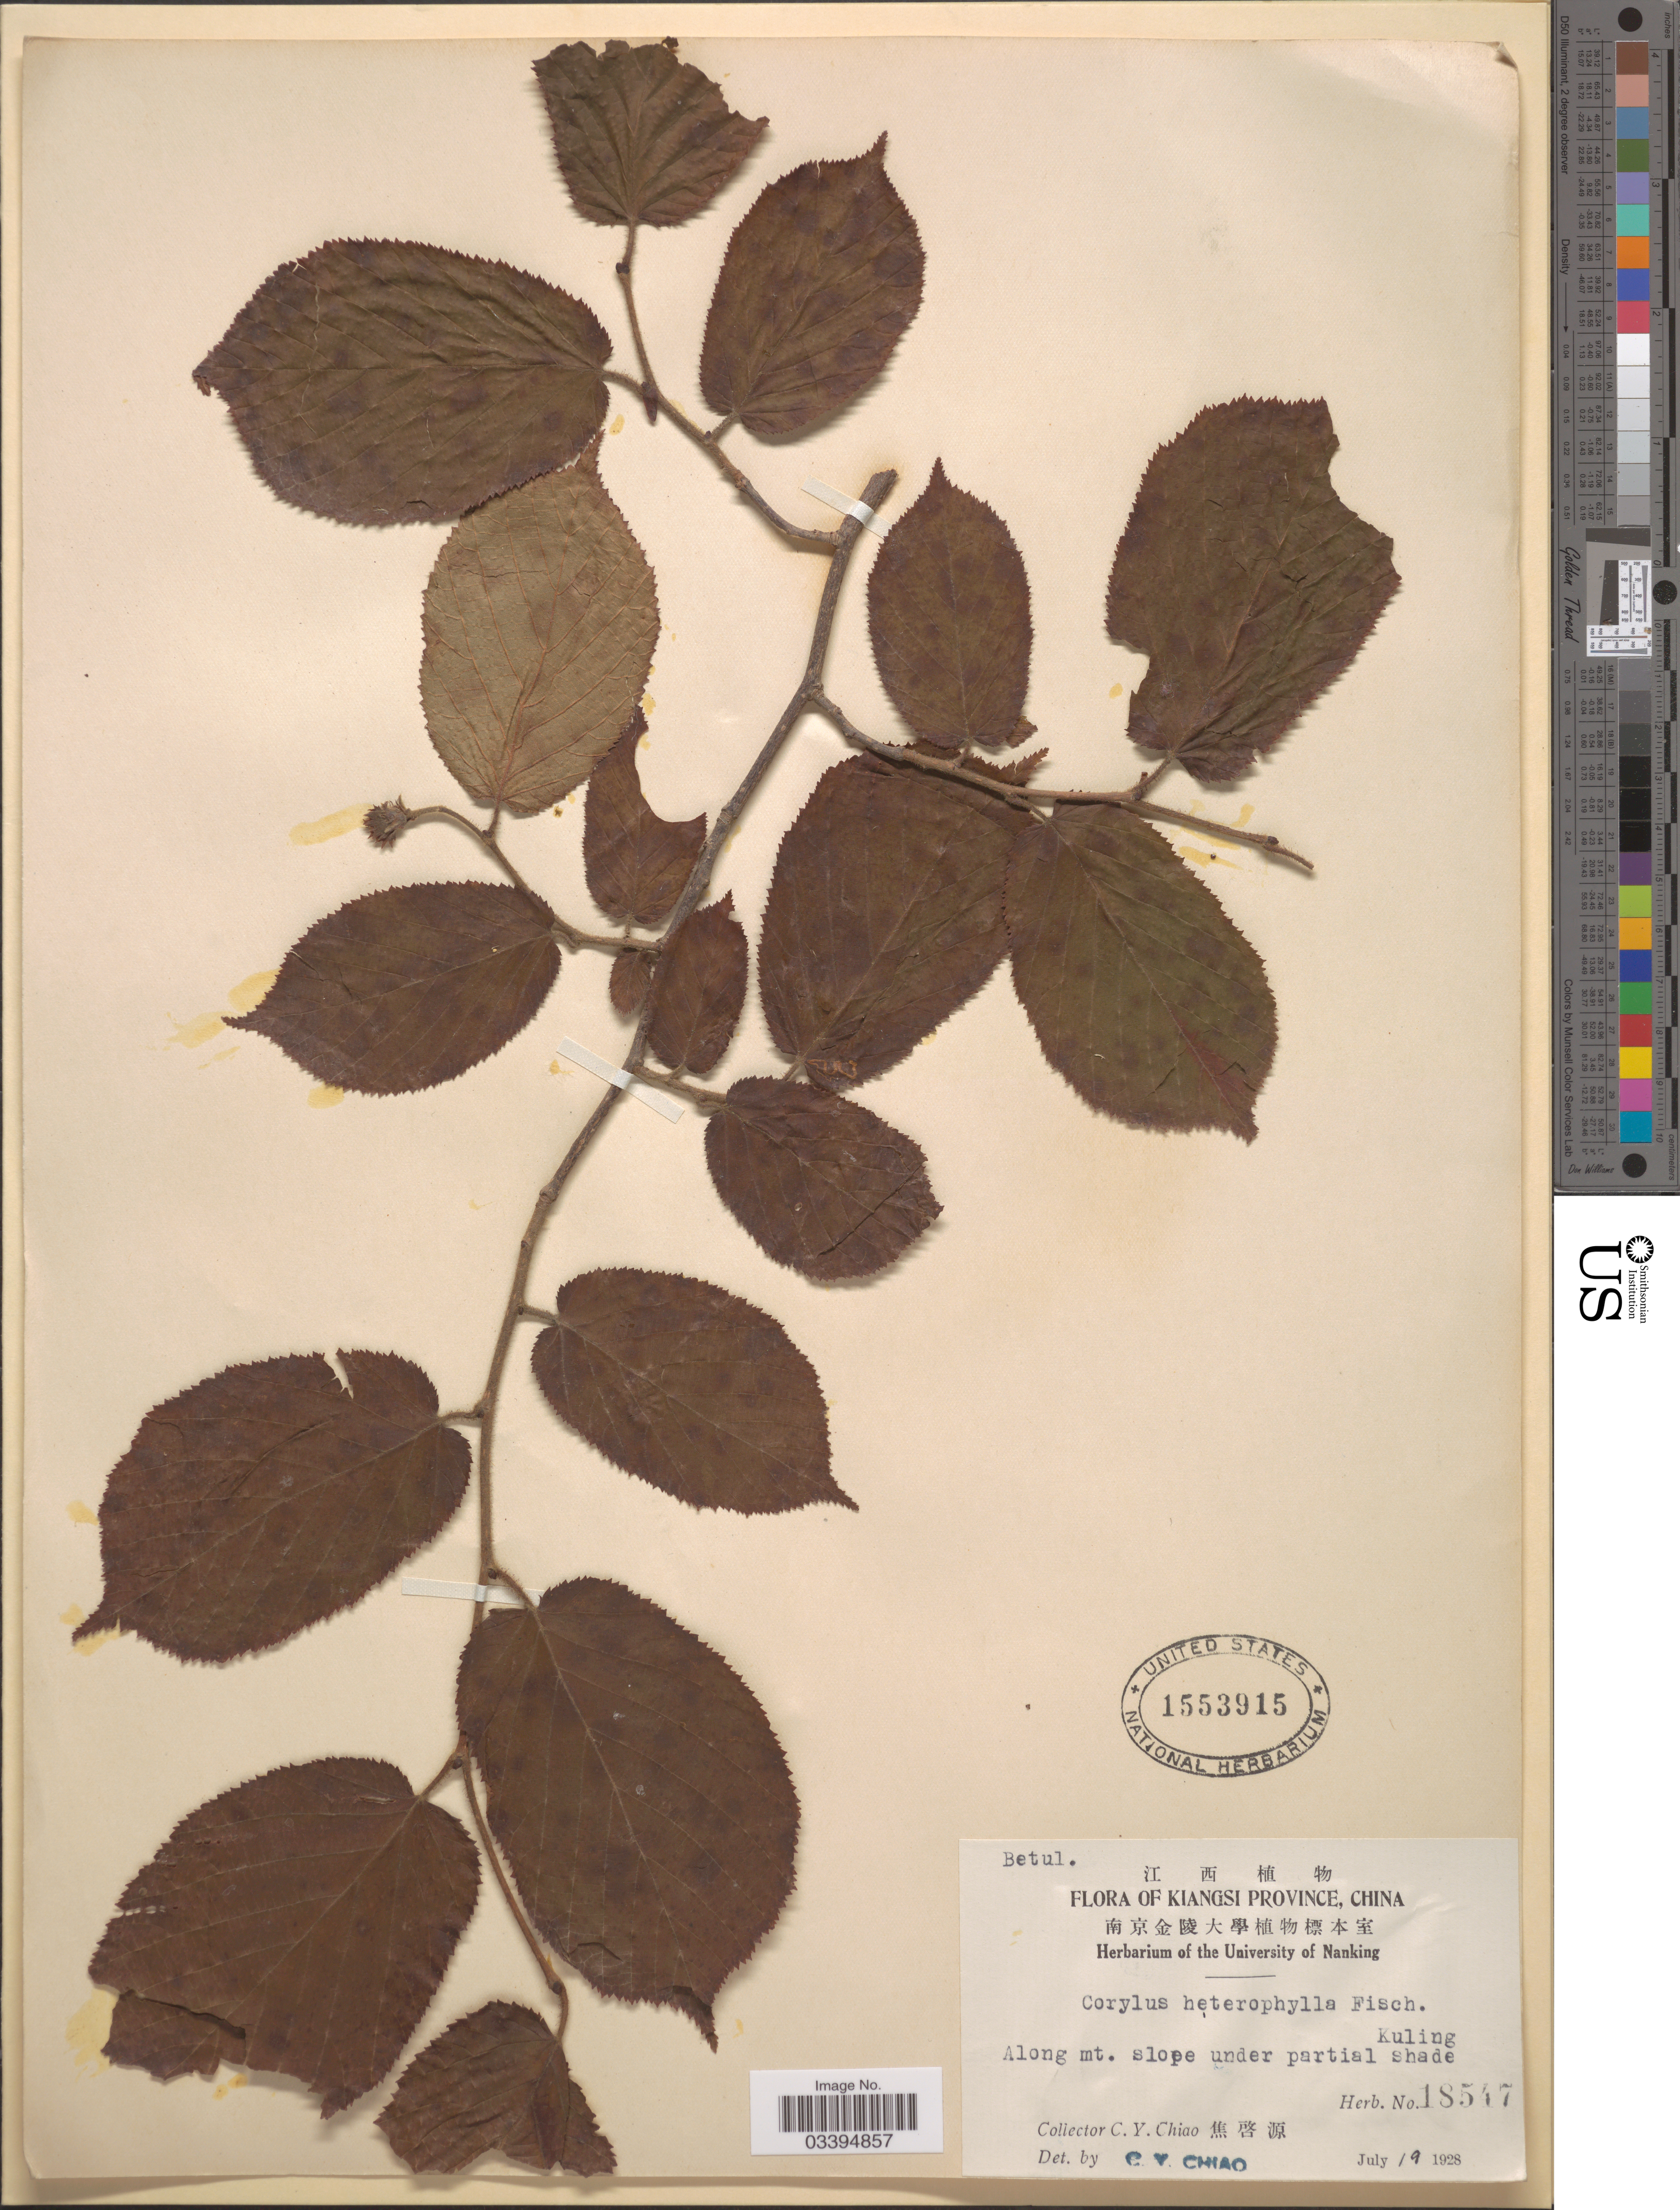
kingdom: Plantae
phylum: Tracheophyta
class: Magnoliopsida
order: Fagales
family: Betulaceae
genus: Corylus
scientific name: Corylus heterophylla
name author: Fisch. ex Trautv.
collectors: C. Y. Chiao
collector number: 18547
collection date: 1928-07-19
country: China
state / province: Jiangxi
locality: Kiangsi Province, Along mt. slope under partial shade Kuling.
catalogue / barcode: US 1553915